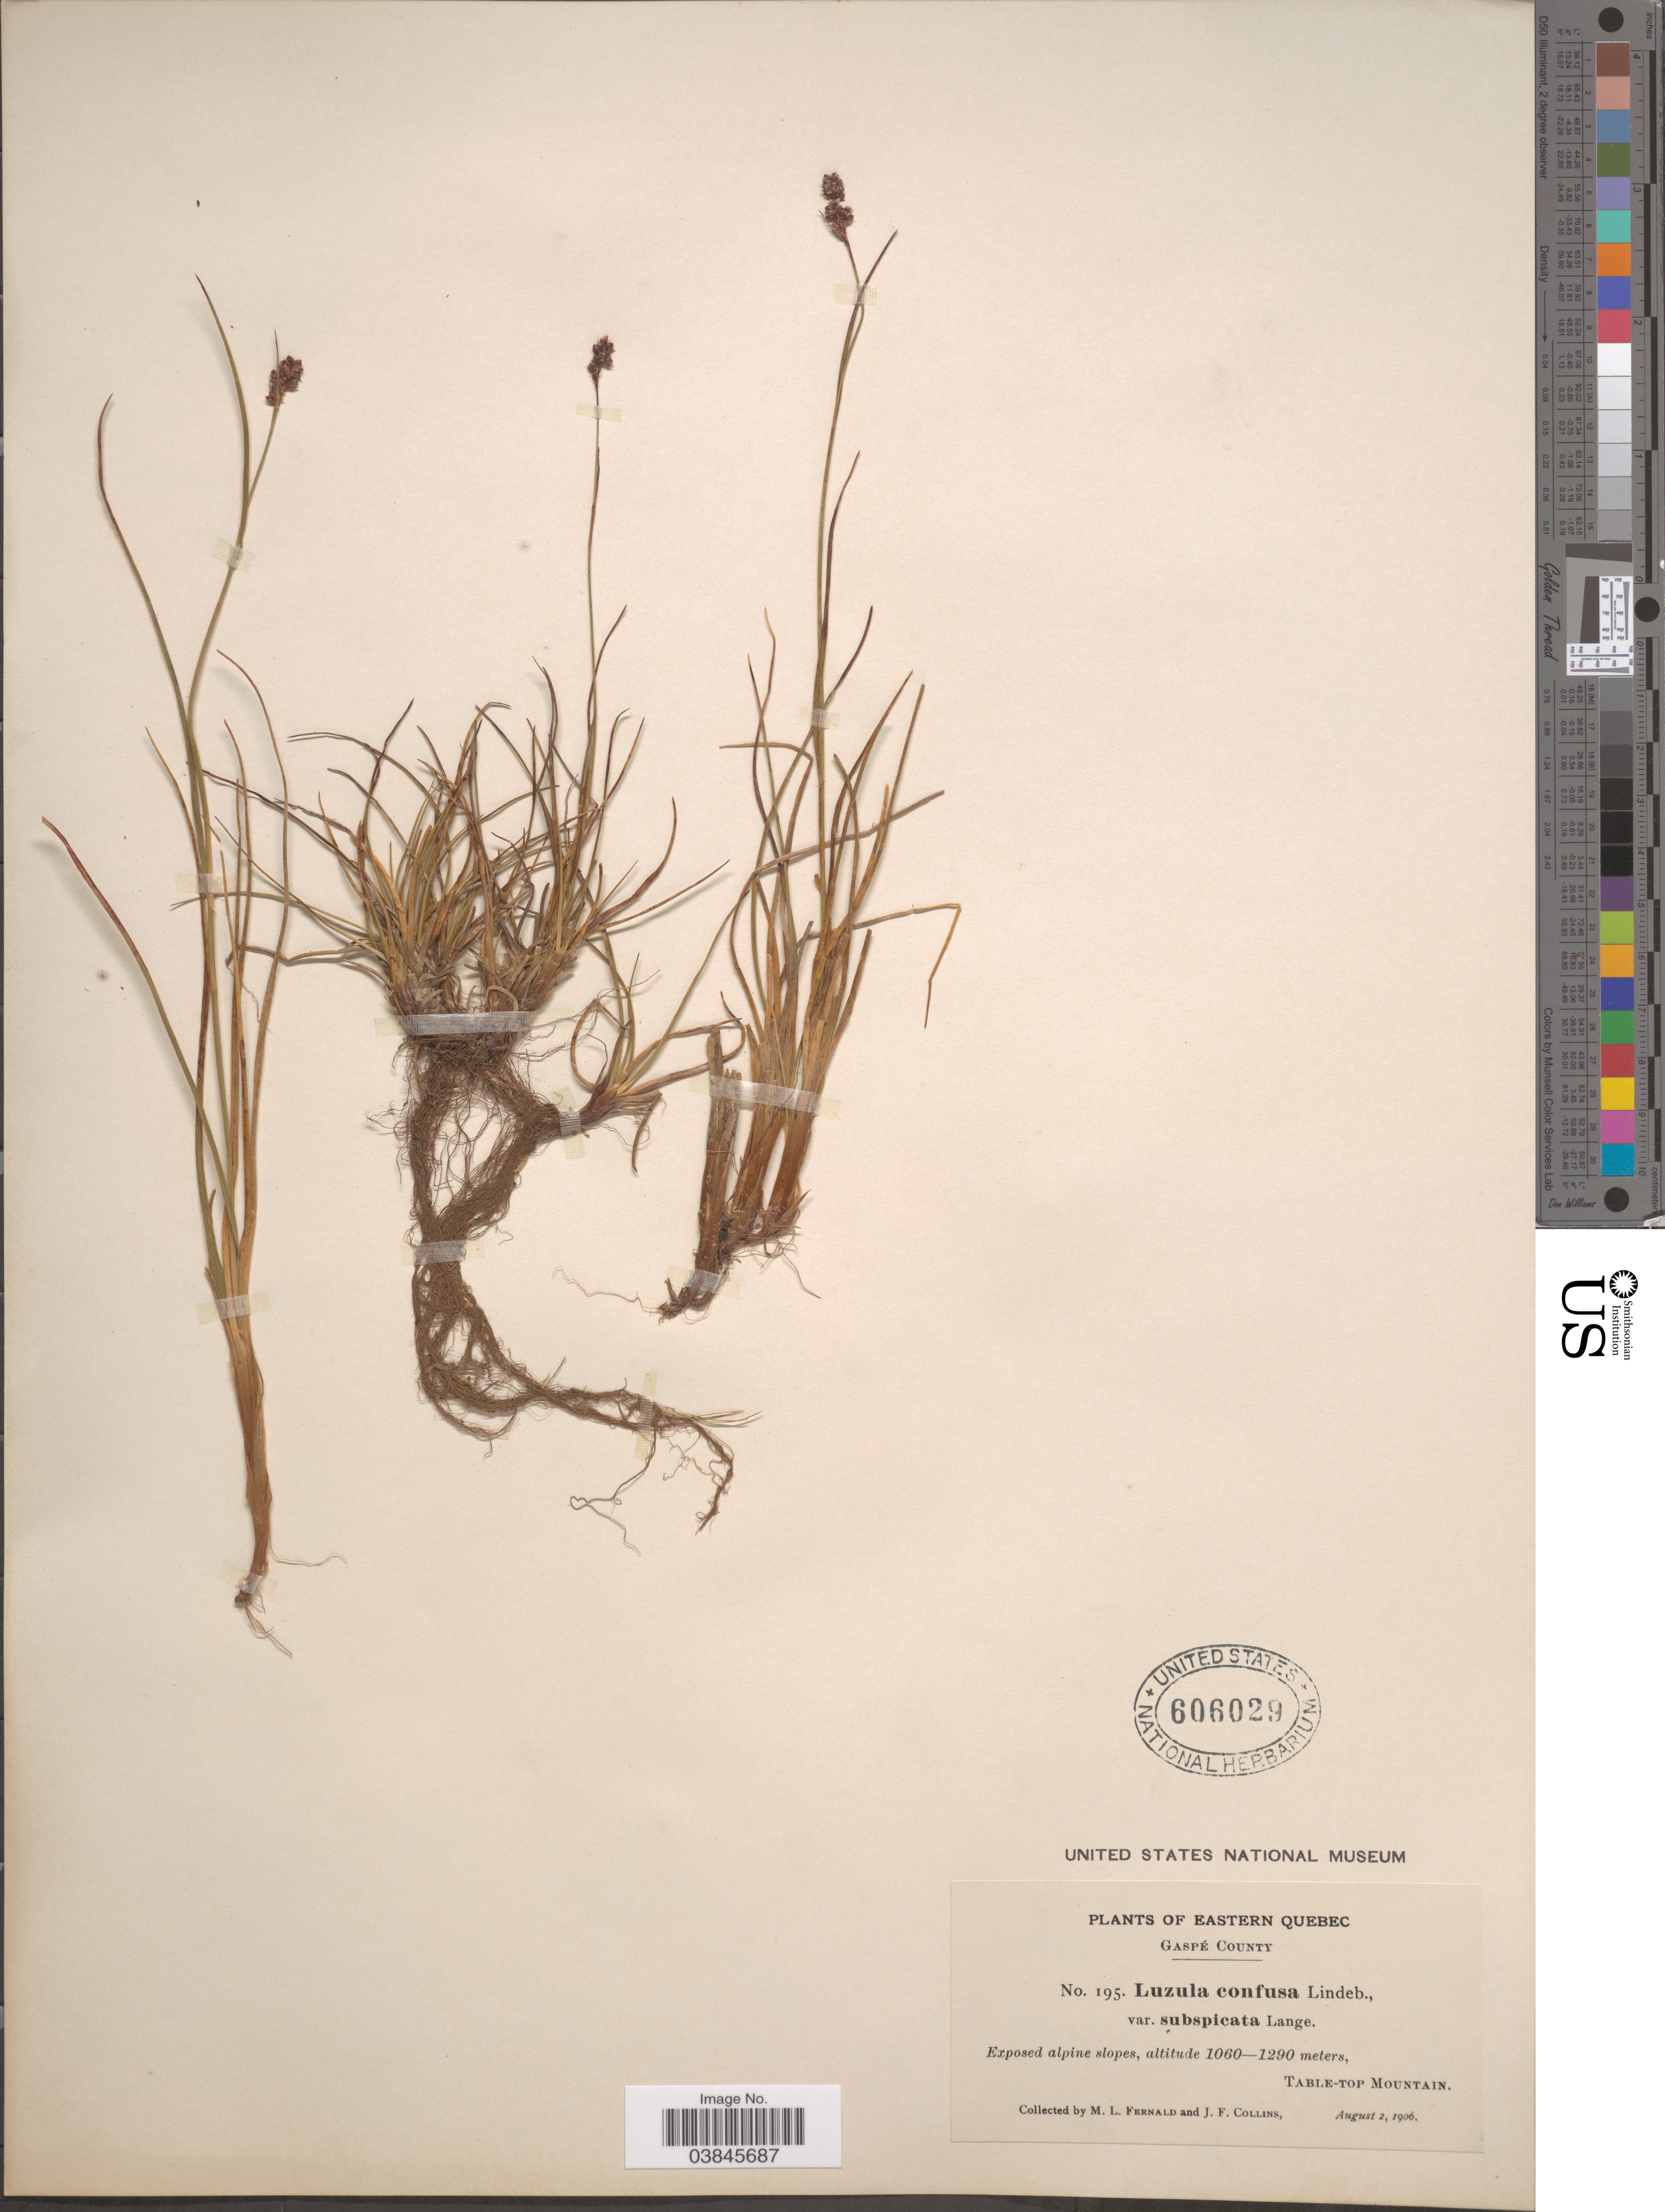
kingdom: Plantae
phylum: Tracheophyta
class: Liliopsida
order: Poales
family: Juncaceae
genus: Luzula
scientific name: Luzula confusa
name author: Lindeb.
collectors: M. L. Fernald & J. Collins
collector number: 195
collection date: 1906-08-02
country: Canada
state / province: Quebec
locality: Eastern Quebec. Gaspé County. Table-Top Mountain.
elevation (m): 1060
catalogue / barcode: US 606029